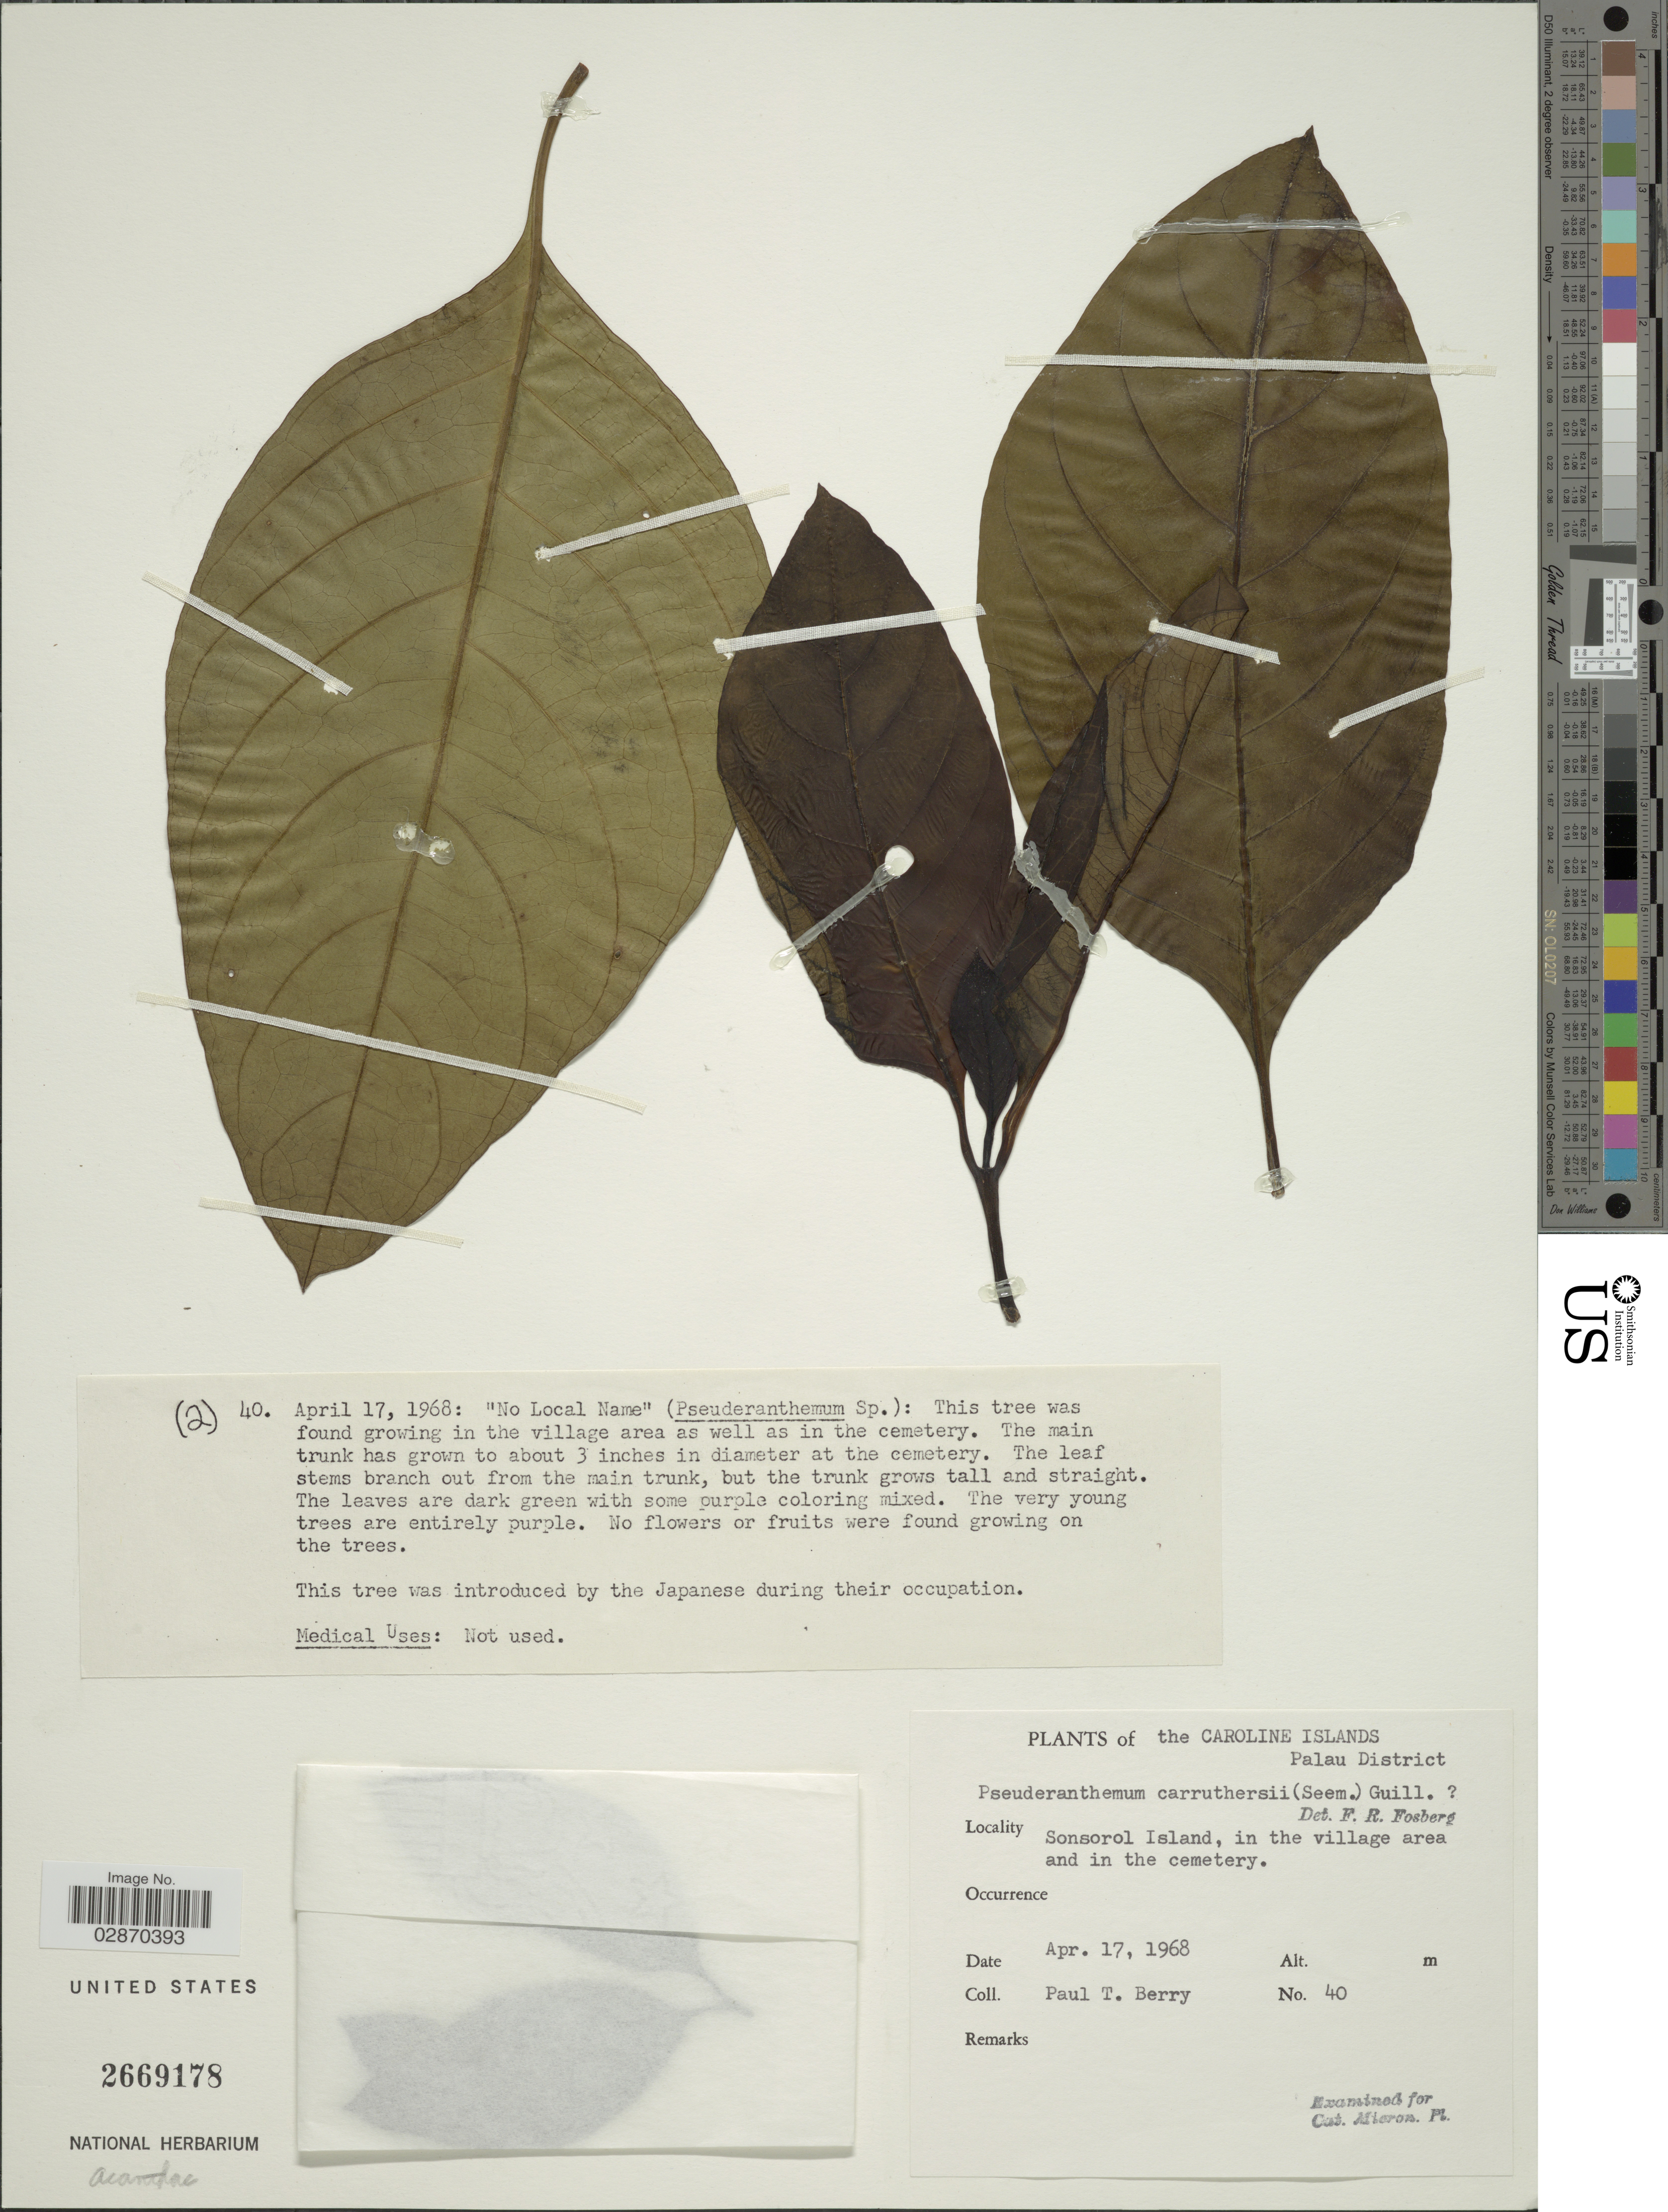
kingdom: Plantae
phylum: Tracheophyta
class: Magnoliopsida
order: Lamiales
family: Acanthaceae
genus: Pseuderanthemum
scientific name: Pseuderanthemum carruthersii var. atropurpureum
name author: (W. Bull) Fosberg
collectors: P. T. Berry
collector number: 40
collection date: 1968-04-17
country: Palau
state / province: Belau Outliers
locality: Caroline Islands. Palau District. Sonsorol Island, in the village area and in the cemetery.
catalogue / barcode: US 2669178